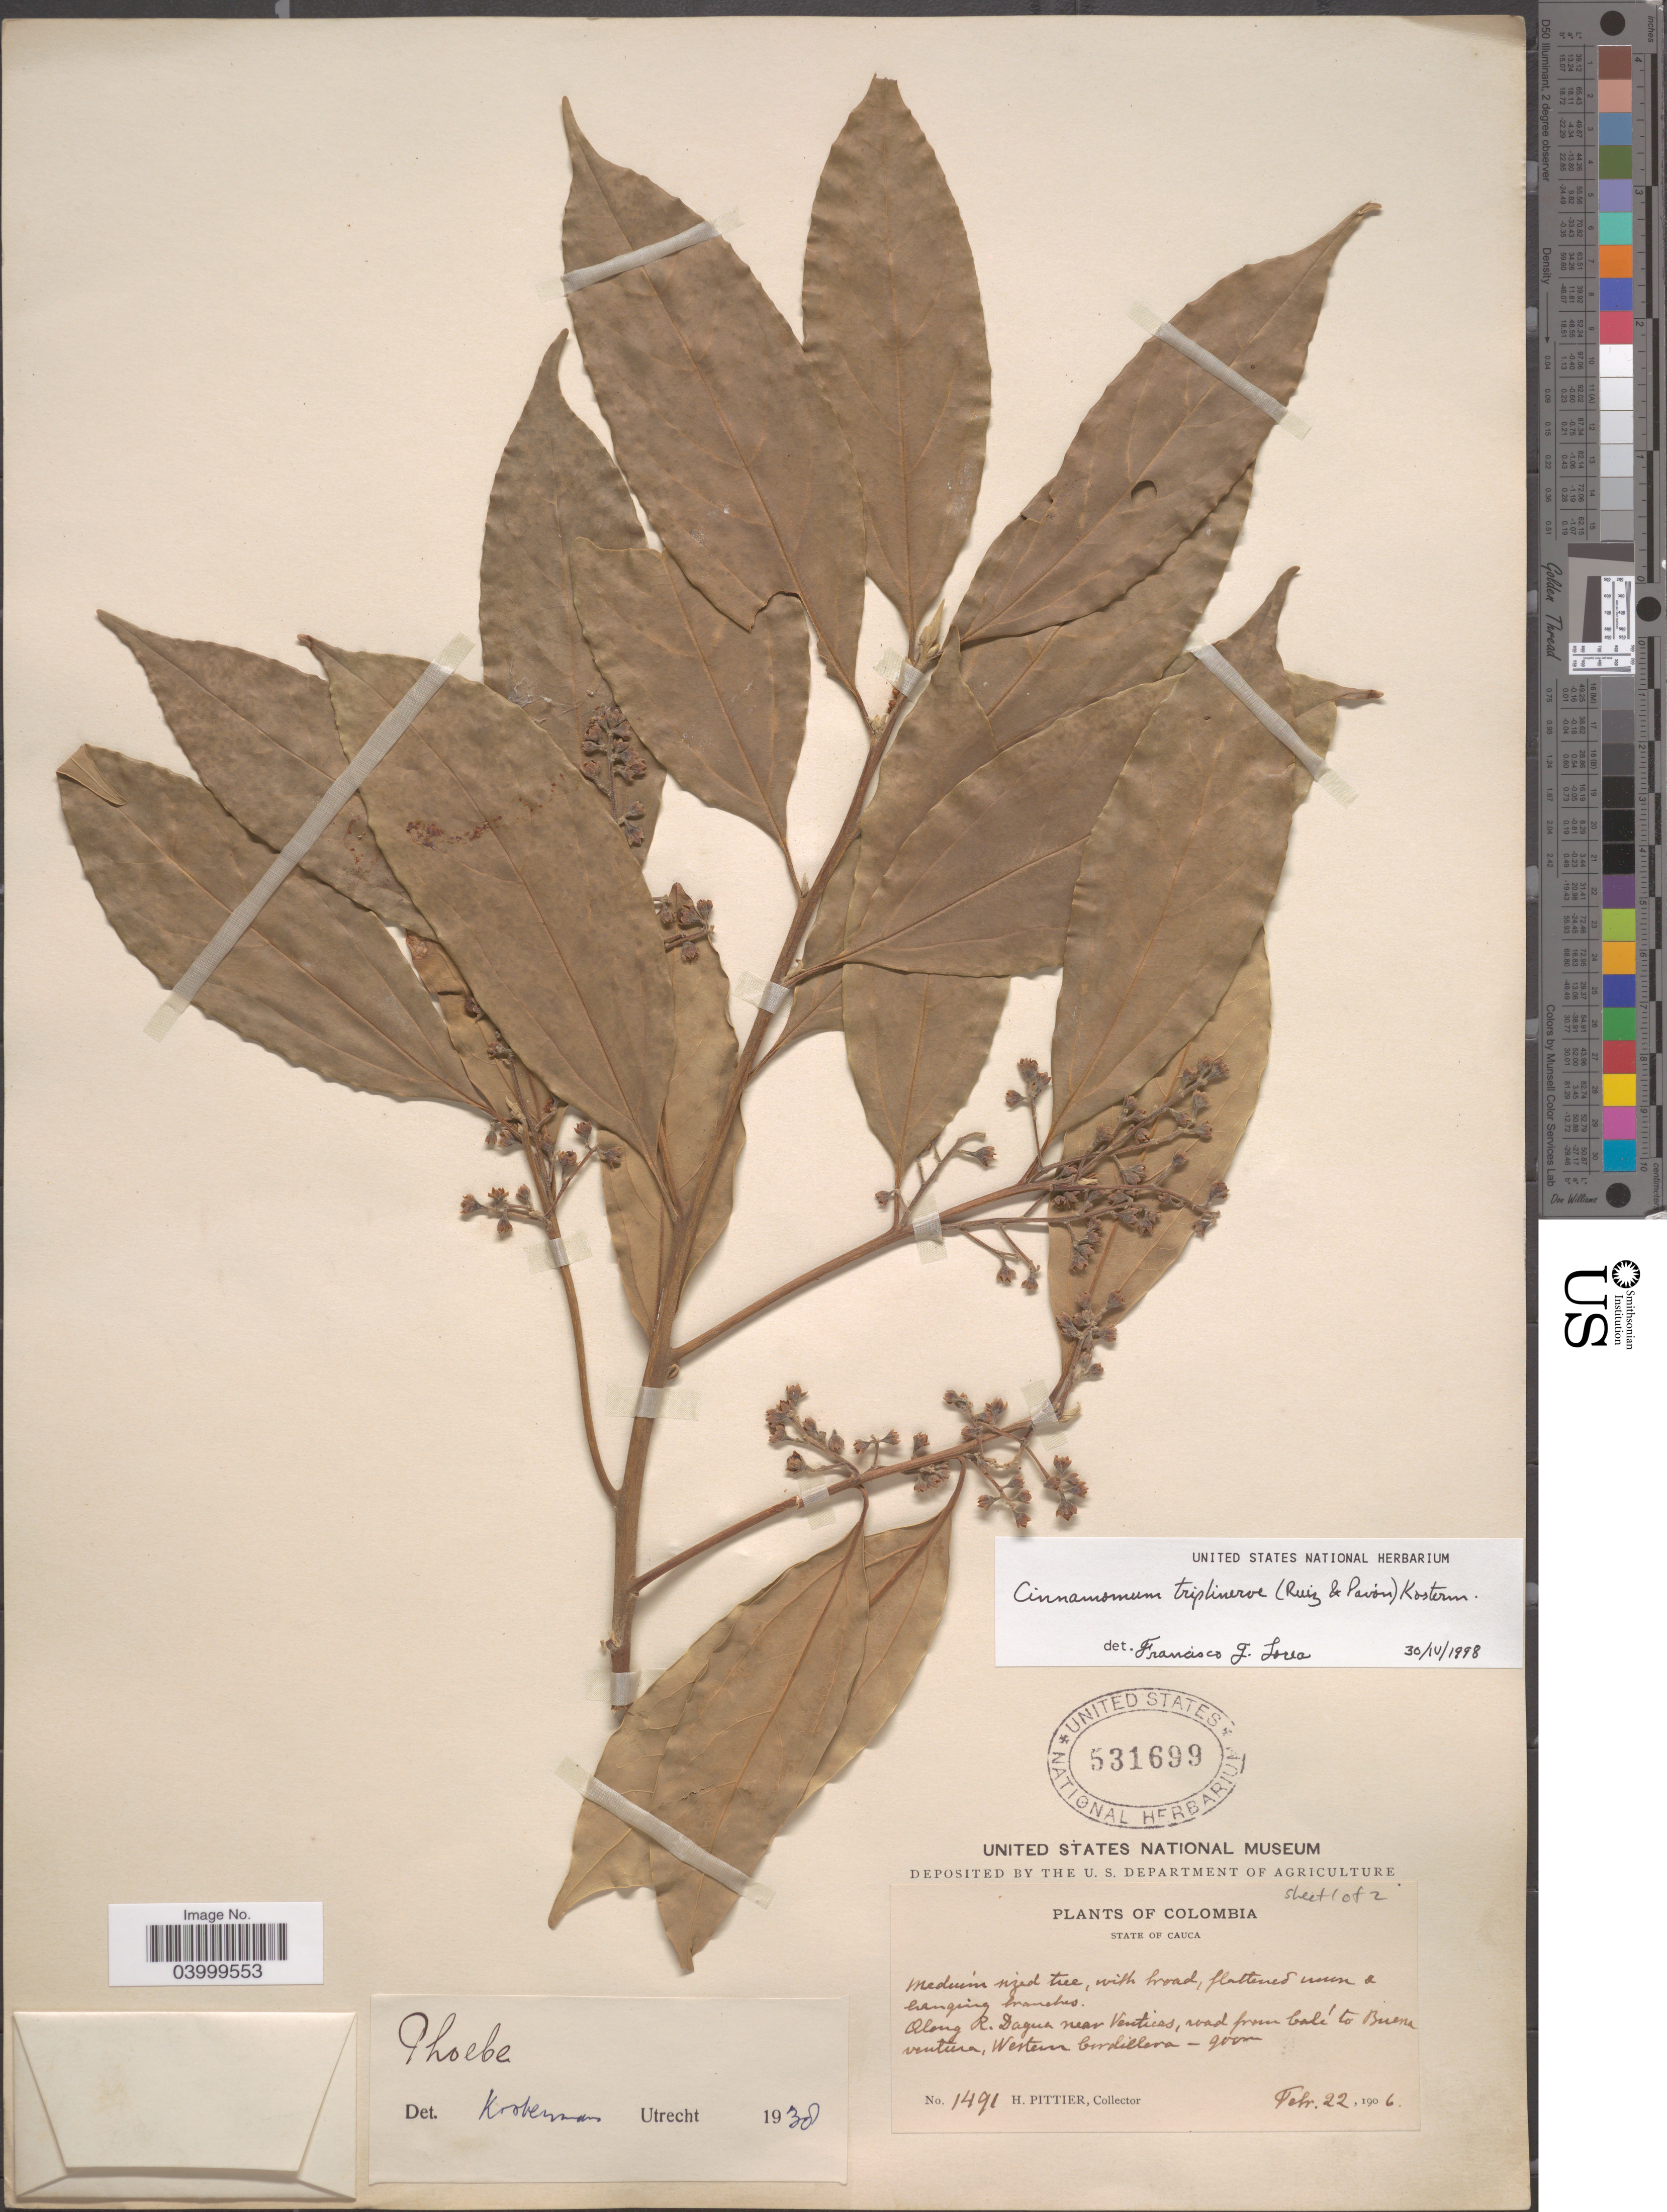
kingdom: Plantae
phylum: Tracheophyta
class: Magnoliopsida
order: Laurales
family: Lauraceae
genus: Cinnamomum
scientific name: Cinnamomum triplinerve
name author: (Ruiz & Pav.) Kosterm.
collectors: H. F. Pittier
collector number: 1491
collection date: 1906-02-22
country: Colombia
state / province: Cauca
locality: Along R. Dagua near Venticas, road from bale' to Buenaventura, Western Cordillera.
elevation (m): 900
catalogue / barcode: US 531699